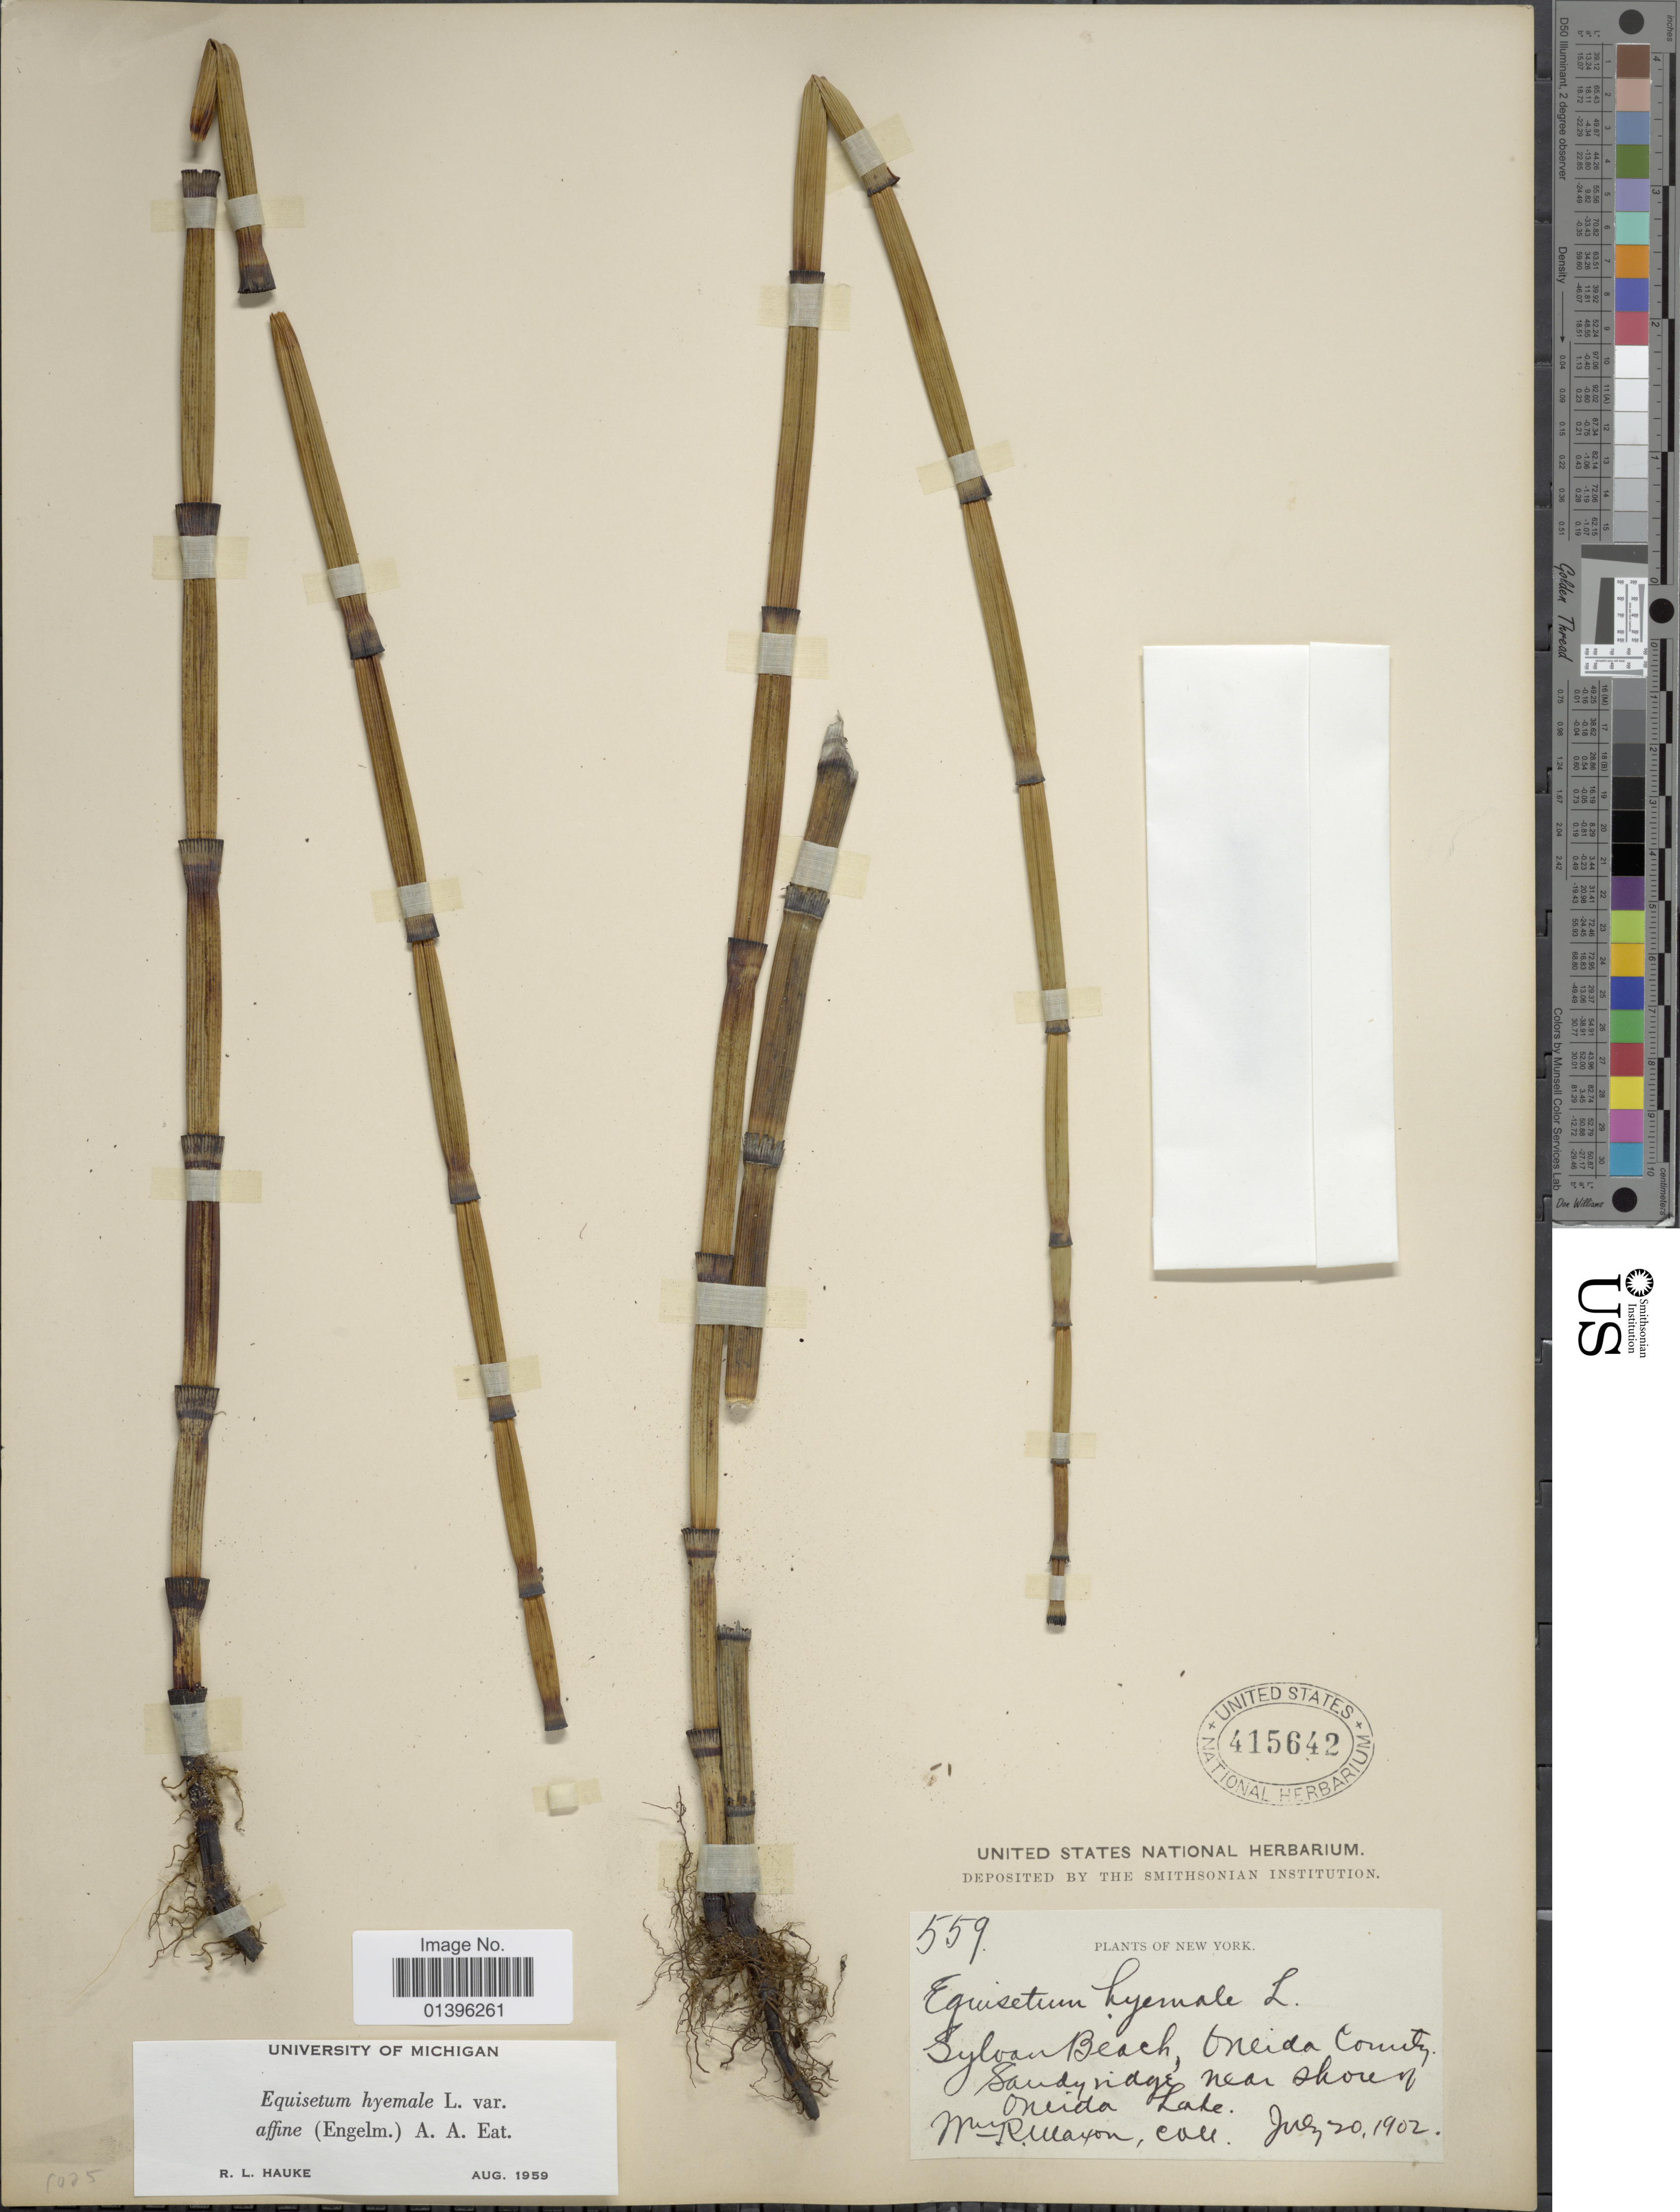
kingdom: Plantae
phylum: Tracheophyta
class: Polypodiopsida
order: Equisetales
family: Equisetaceae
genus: Equisetum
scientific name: Equisetum hyemale var. affine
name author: (Engelm.) A.A. Eaton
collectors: W. R. Maxon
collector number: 559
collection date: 1902-07-20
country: United States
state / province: New York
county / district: Oneida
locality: Sylvan Beach, Oneida County, sandy ridge near shore of Oneida Lake.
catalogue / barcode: US 415642